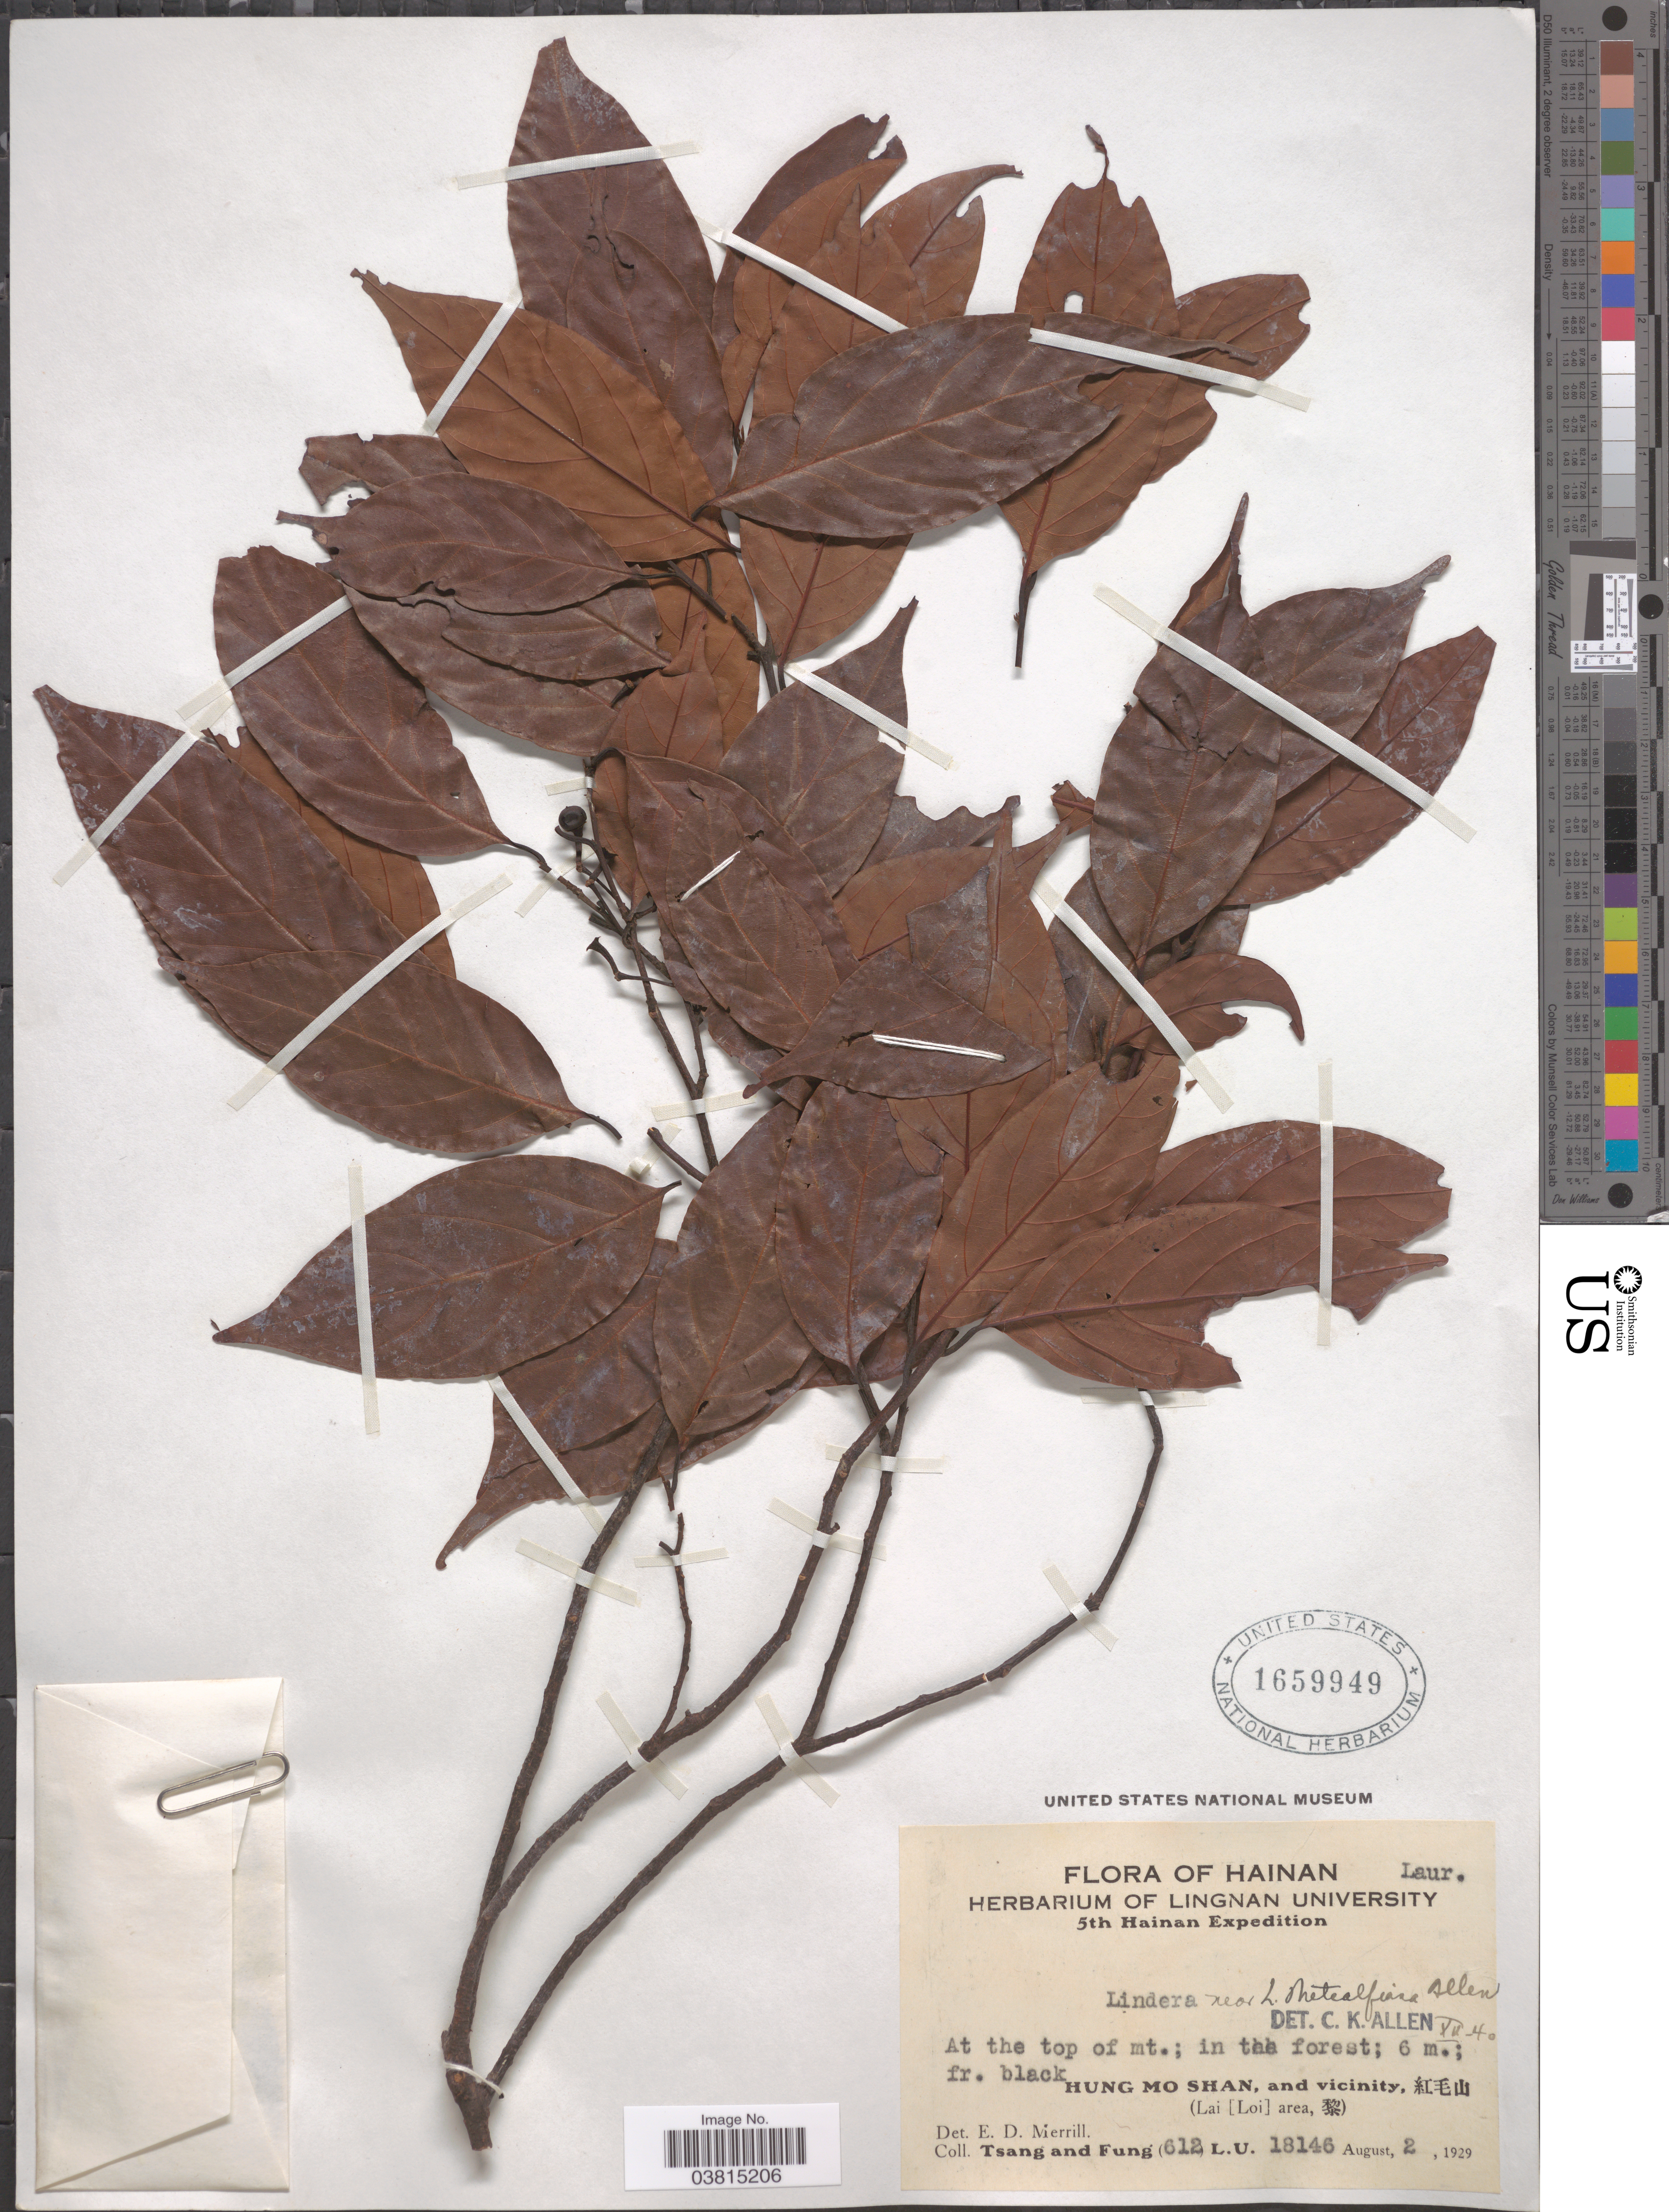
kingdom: Plantae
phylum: Tracheophyta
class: Magnoliopsida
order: Laurales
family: Lauraceae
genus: Lindera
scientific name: Lindera metcalfiana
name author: C.K. Allen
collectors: -. T'sang & Fung, --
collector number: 612L.U.18146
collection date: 1929-08-02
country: China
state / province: Hainan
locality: Hung Mo Shan, and vicinity, X. (Lai [Loi] area, X).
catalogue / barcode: US 1659949